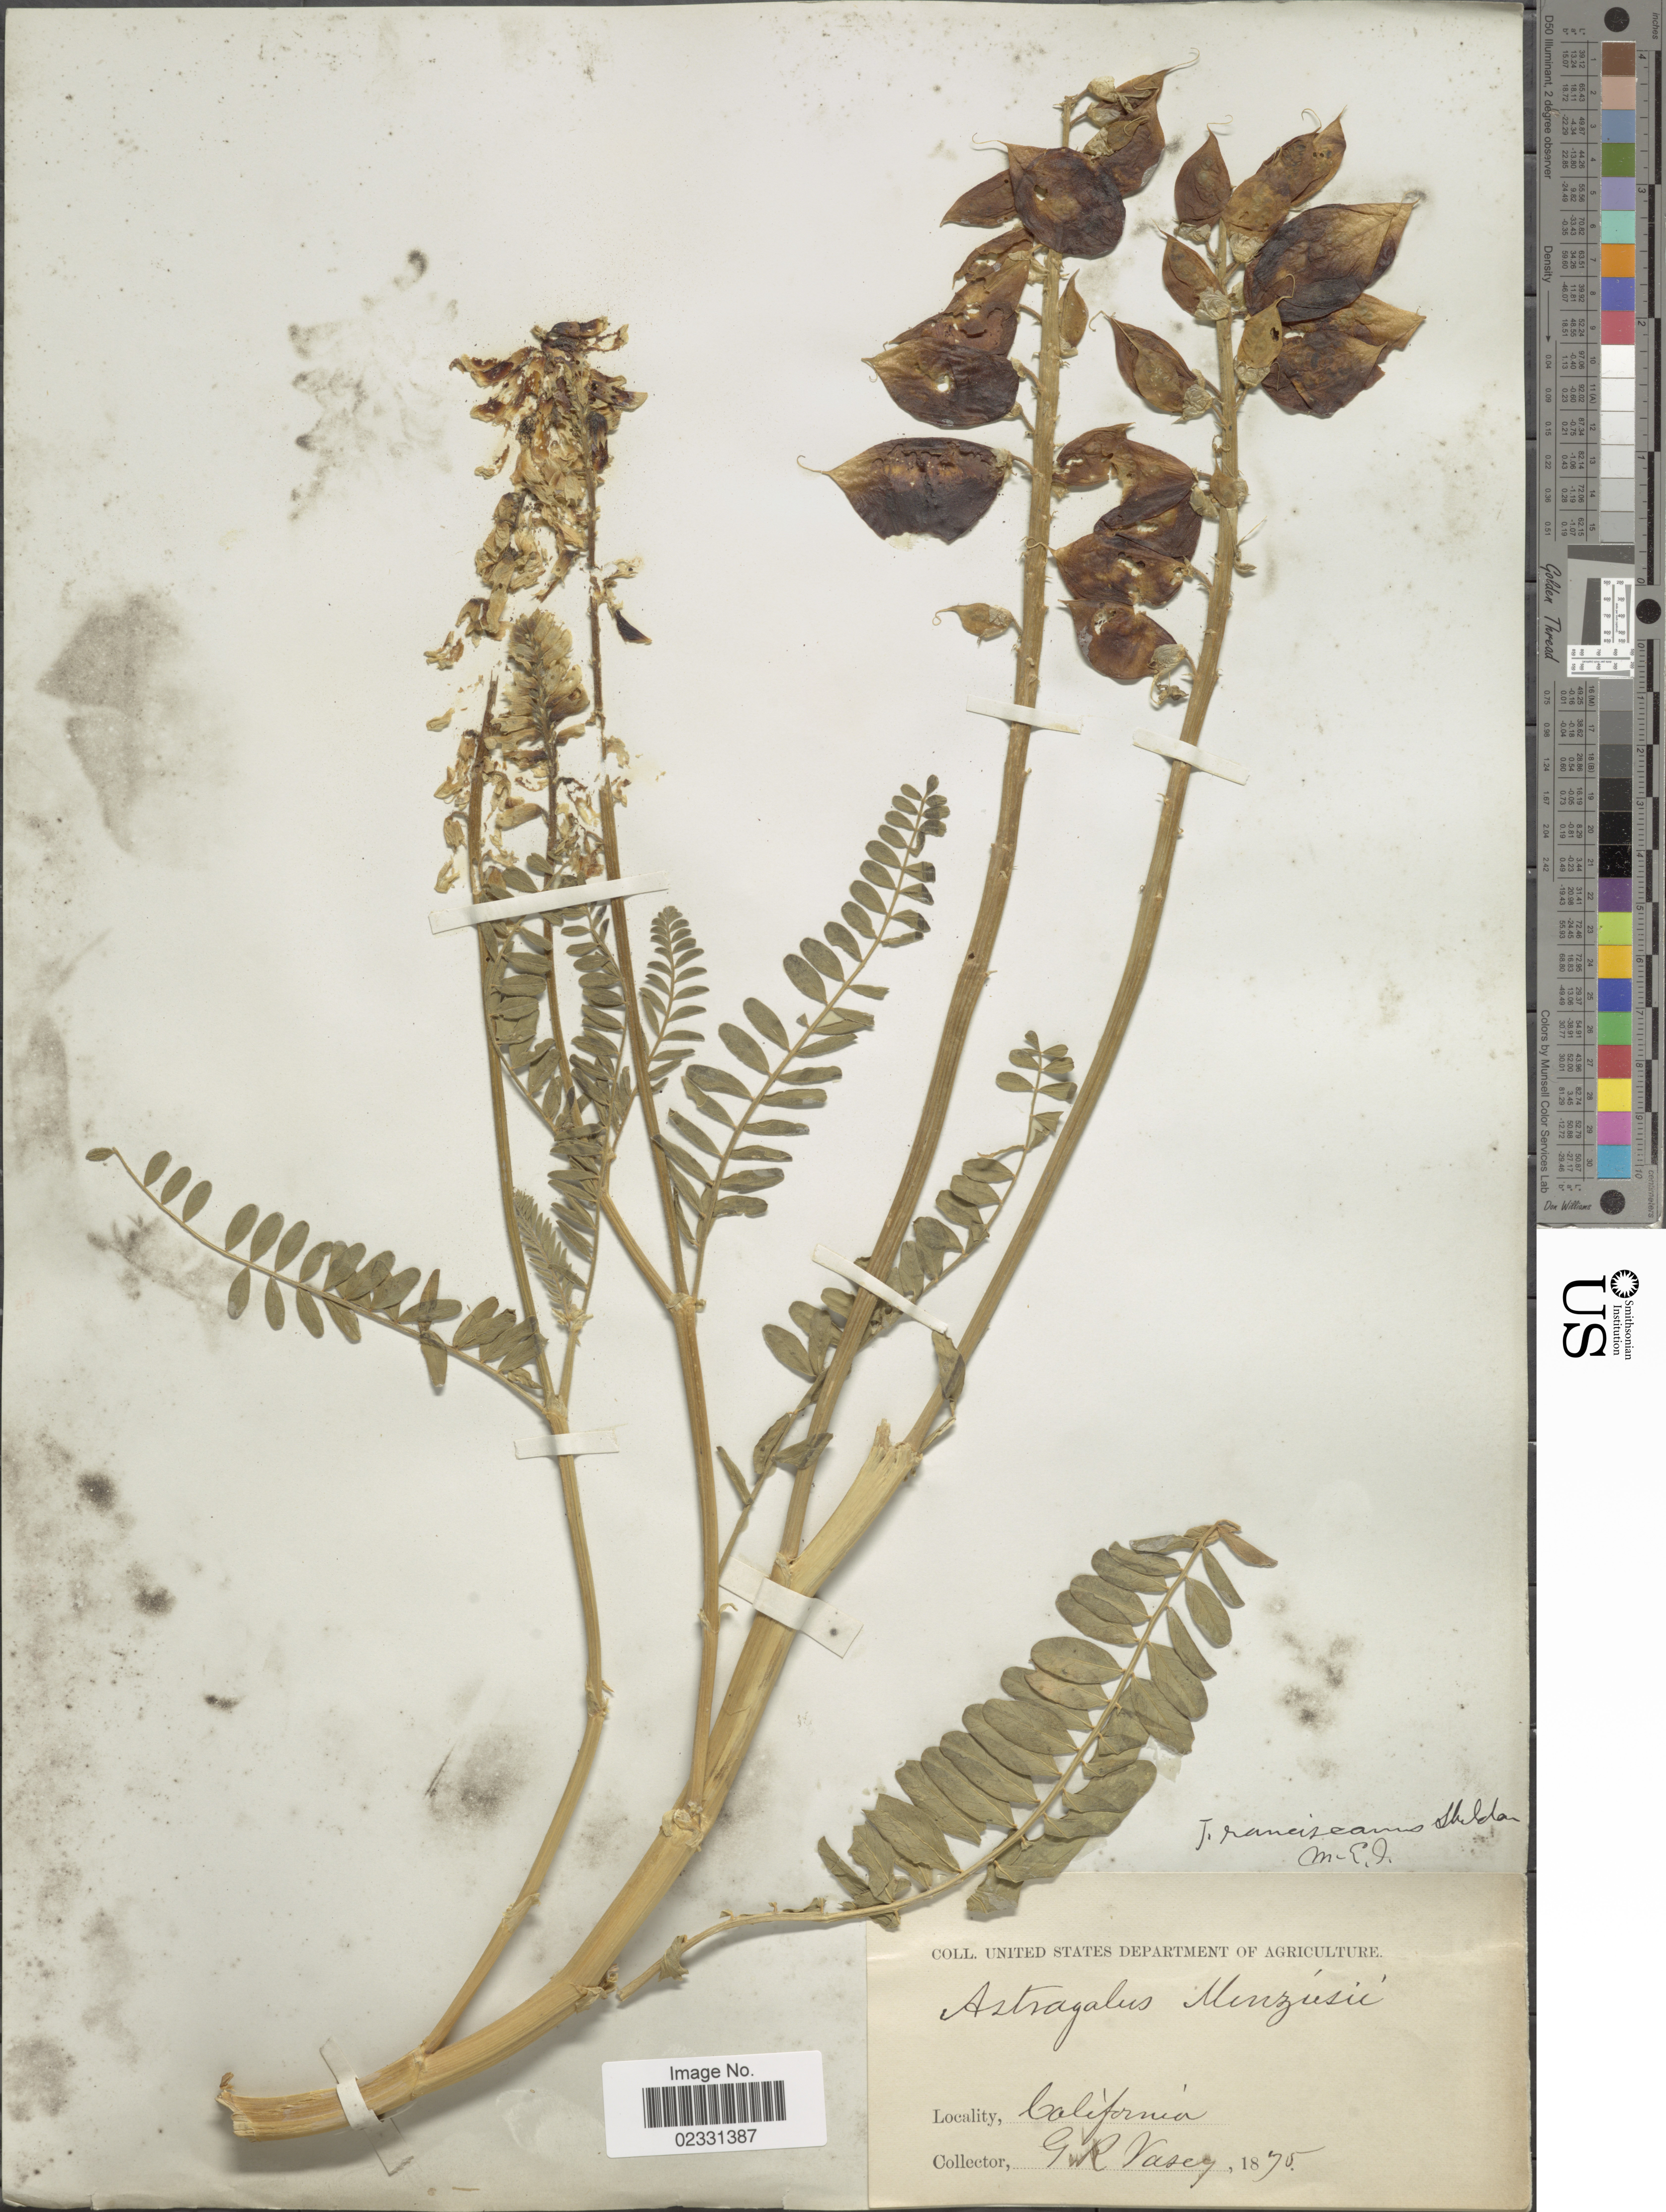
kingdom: Plantae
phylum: Tracheophyta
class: Magnoliopsida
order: Fabales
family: Fabaceae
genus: Astragalus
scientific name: Astragalus franciscanus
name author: E. Sheld.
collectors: G. R. Vasey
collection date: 1875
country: United States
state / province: California